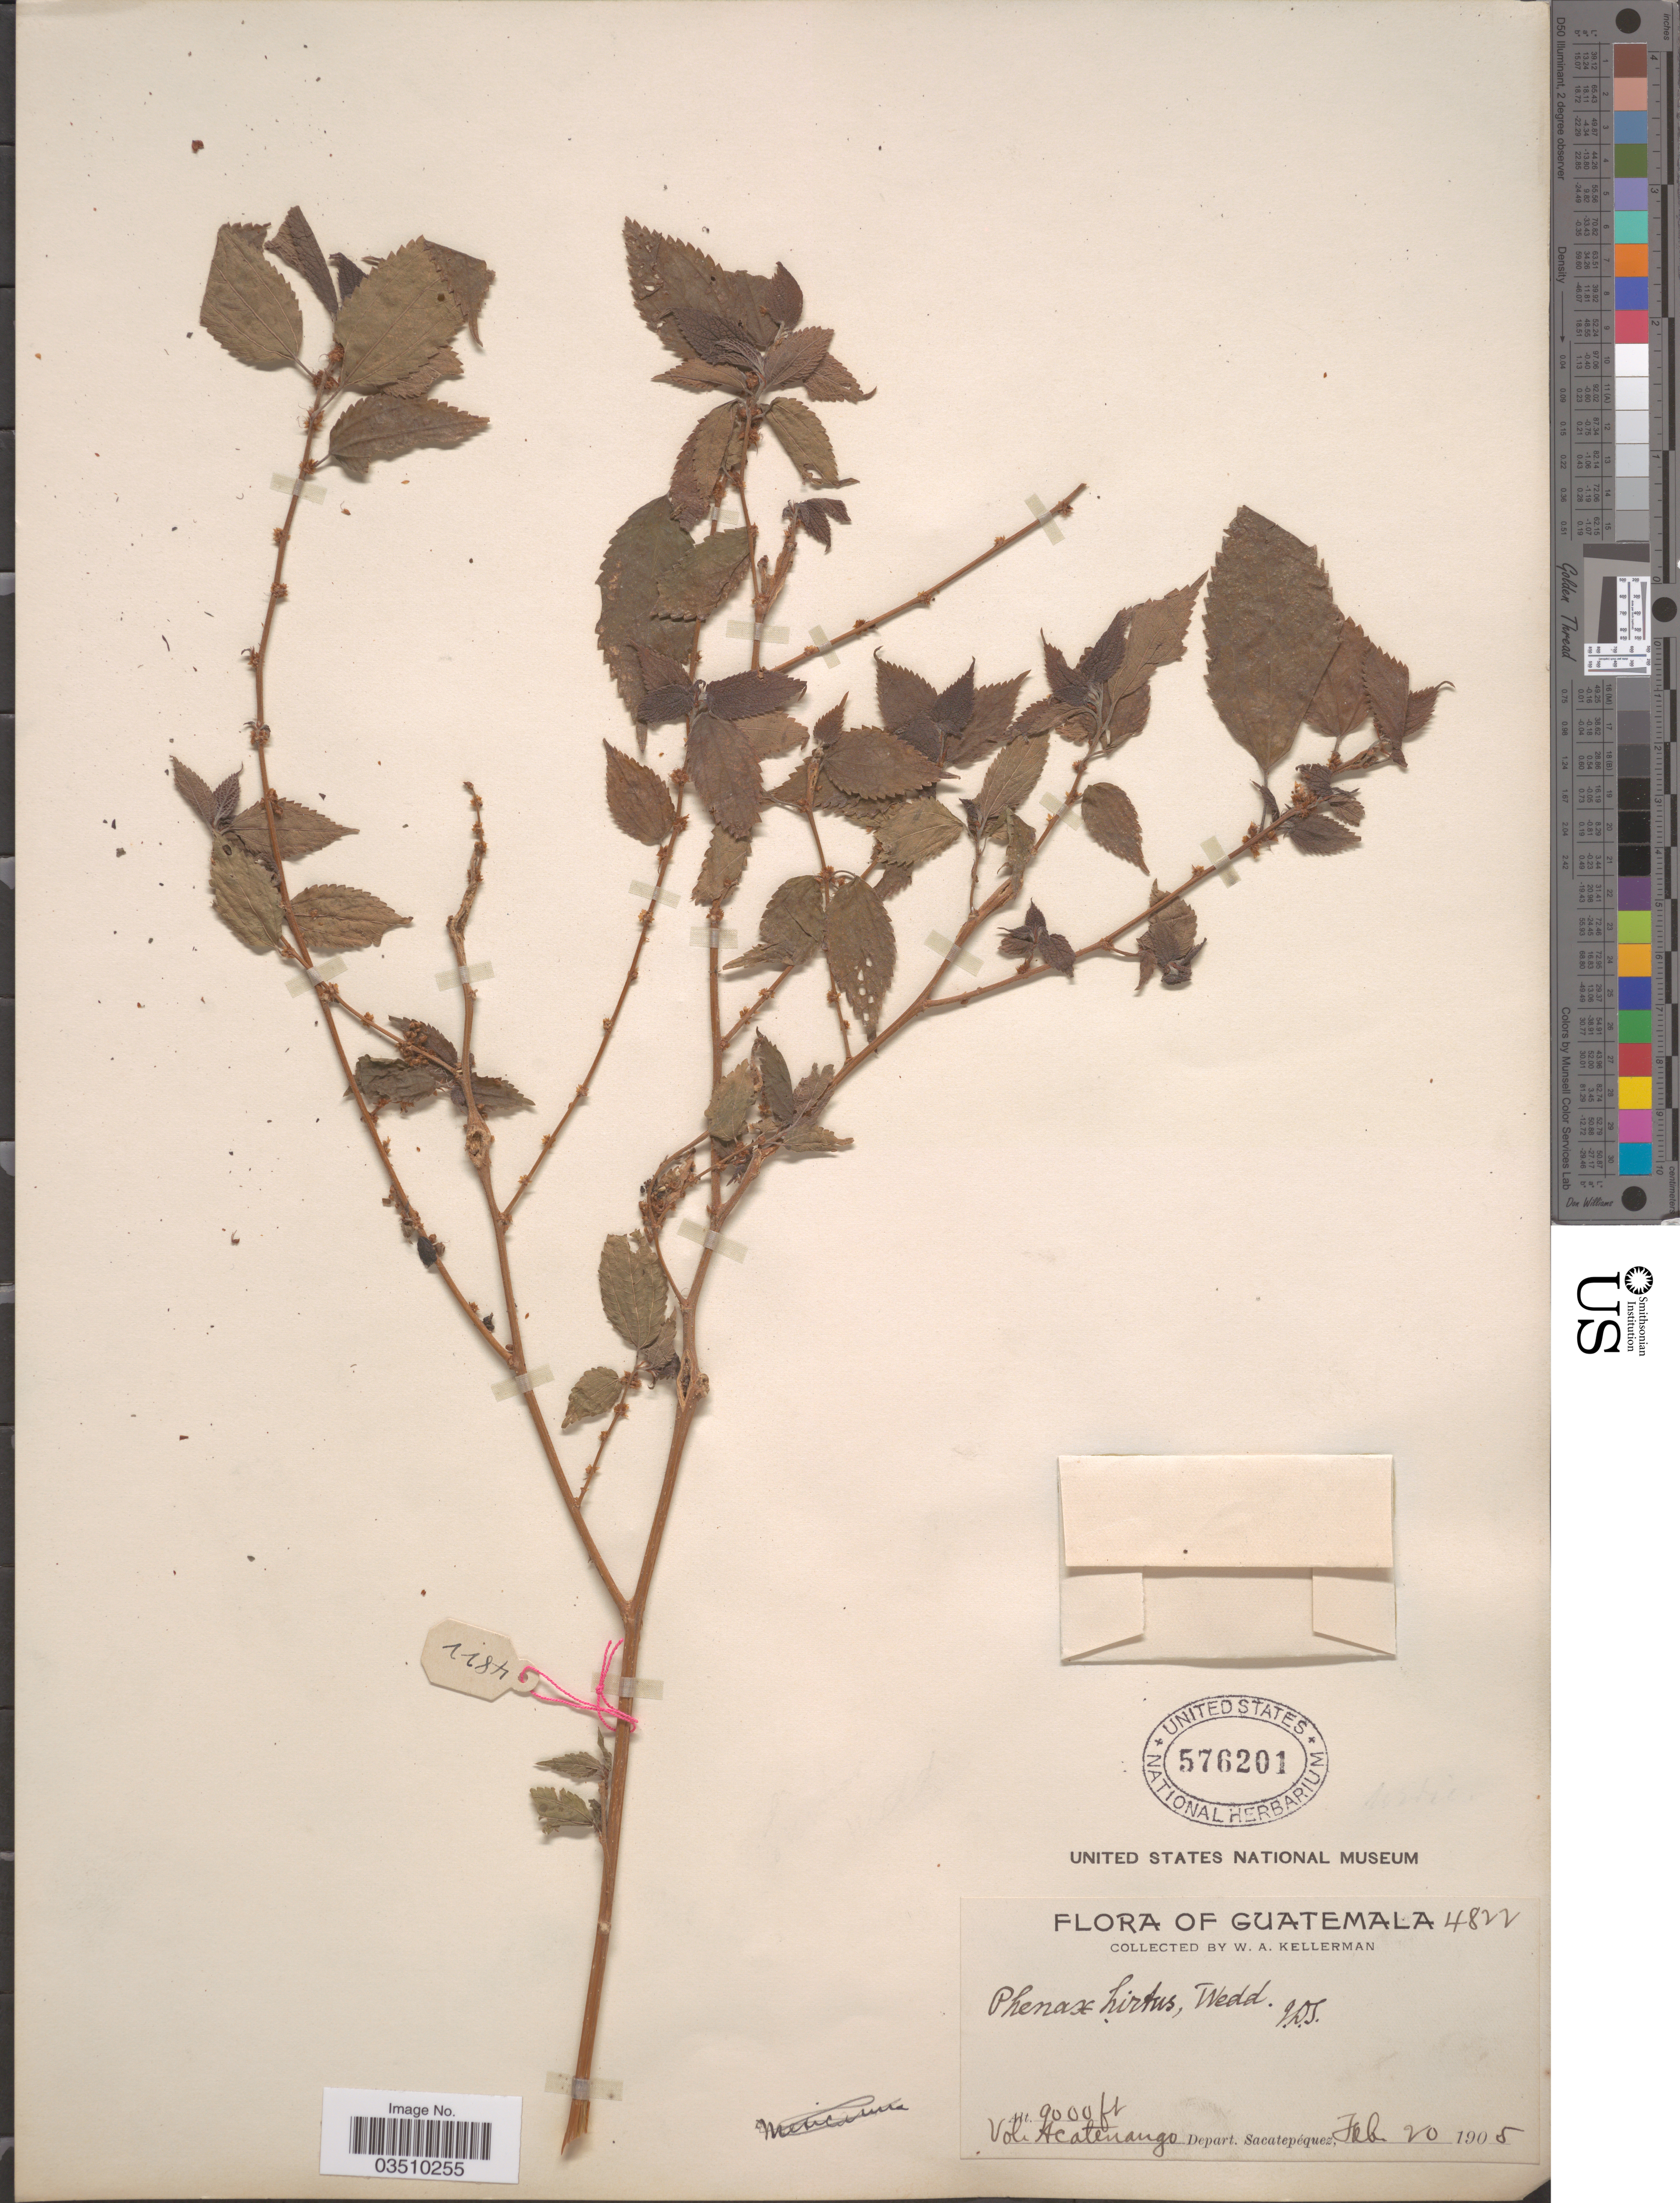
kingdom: Plantae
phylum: Tracheophyta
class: Magnoliopsida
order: Rosales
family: Urticaceae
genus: Phenax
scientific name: Phenax mexicanus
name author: Wedd.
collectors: W. Kellerman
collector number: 4822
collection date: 1905-02-20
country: Guatemala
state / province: Sacatepequez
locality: Volc Acatenango. Depart. Sacatepéquez.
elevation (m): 2743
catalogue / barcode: US 576201